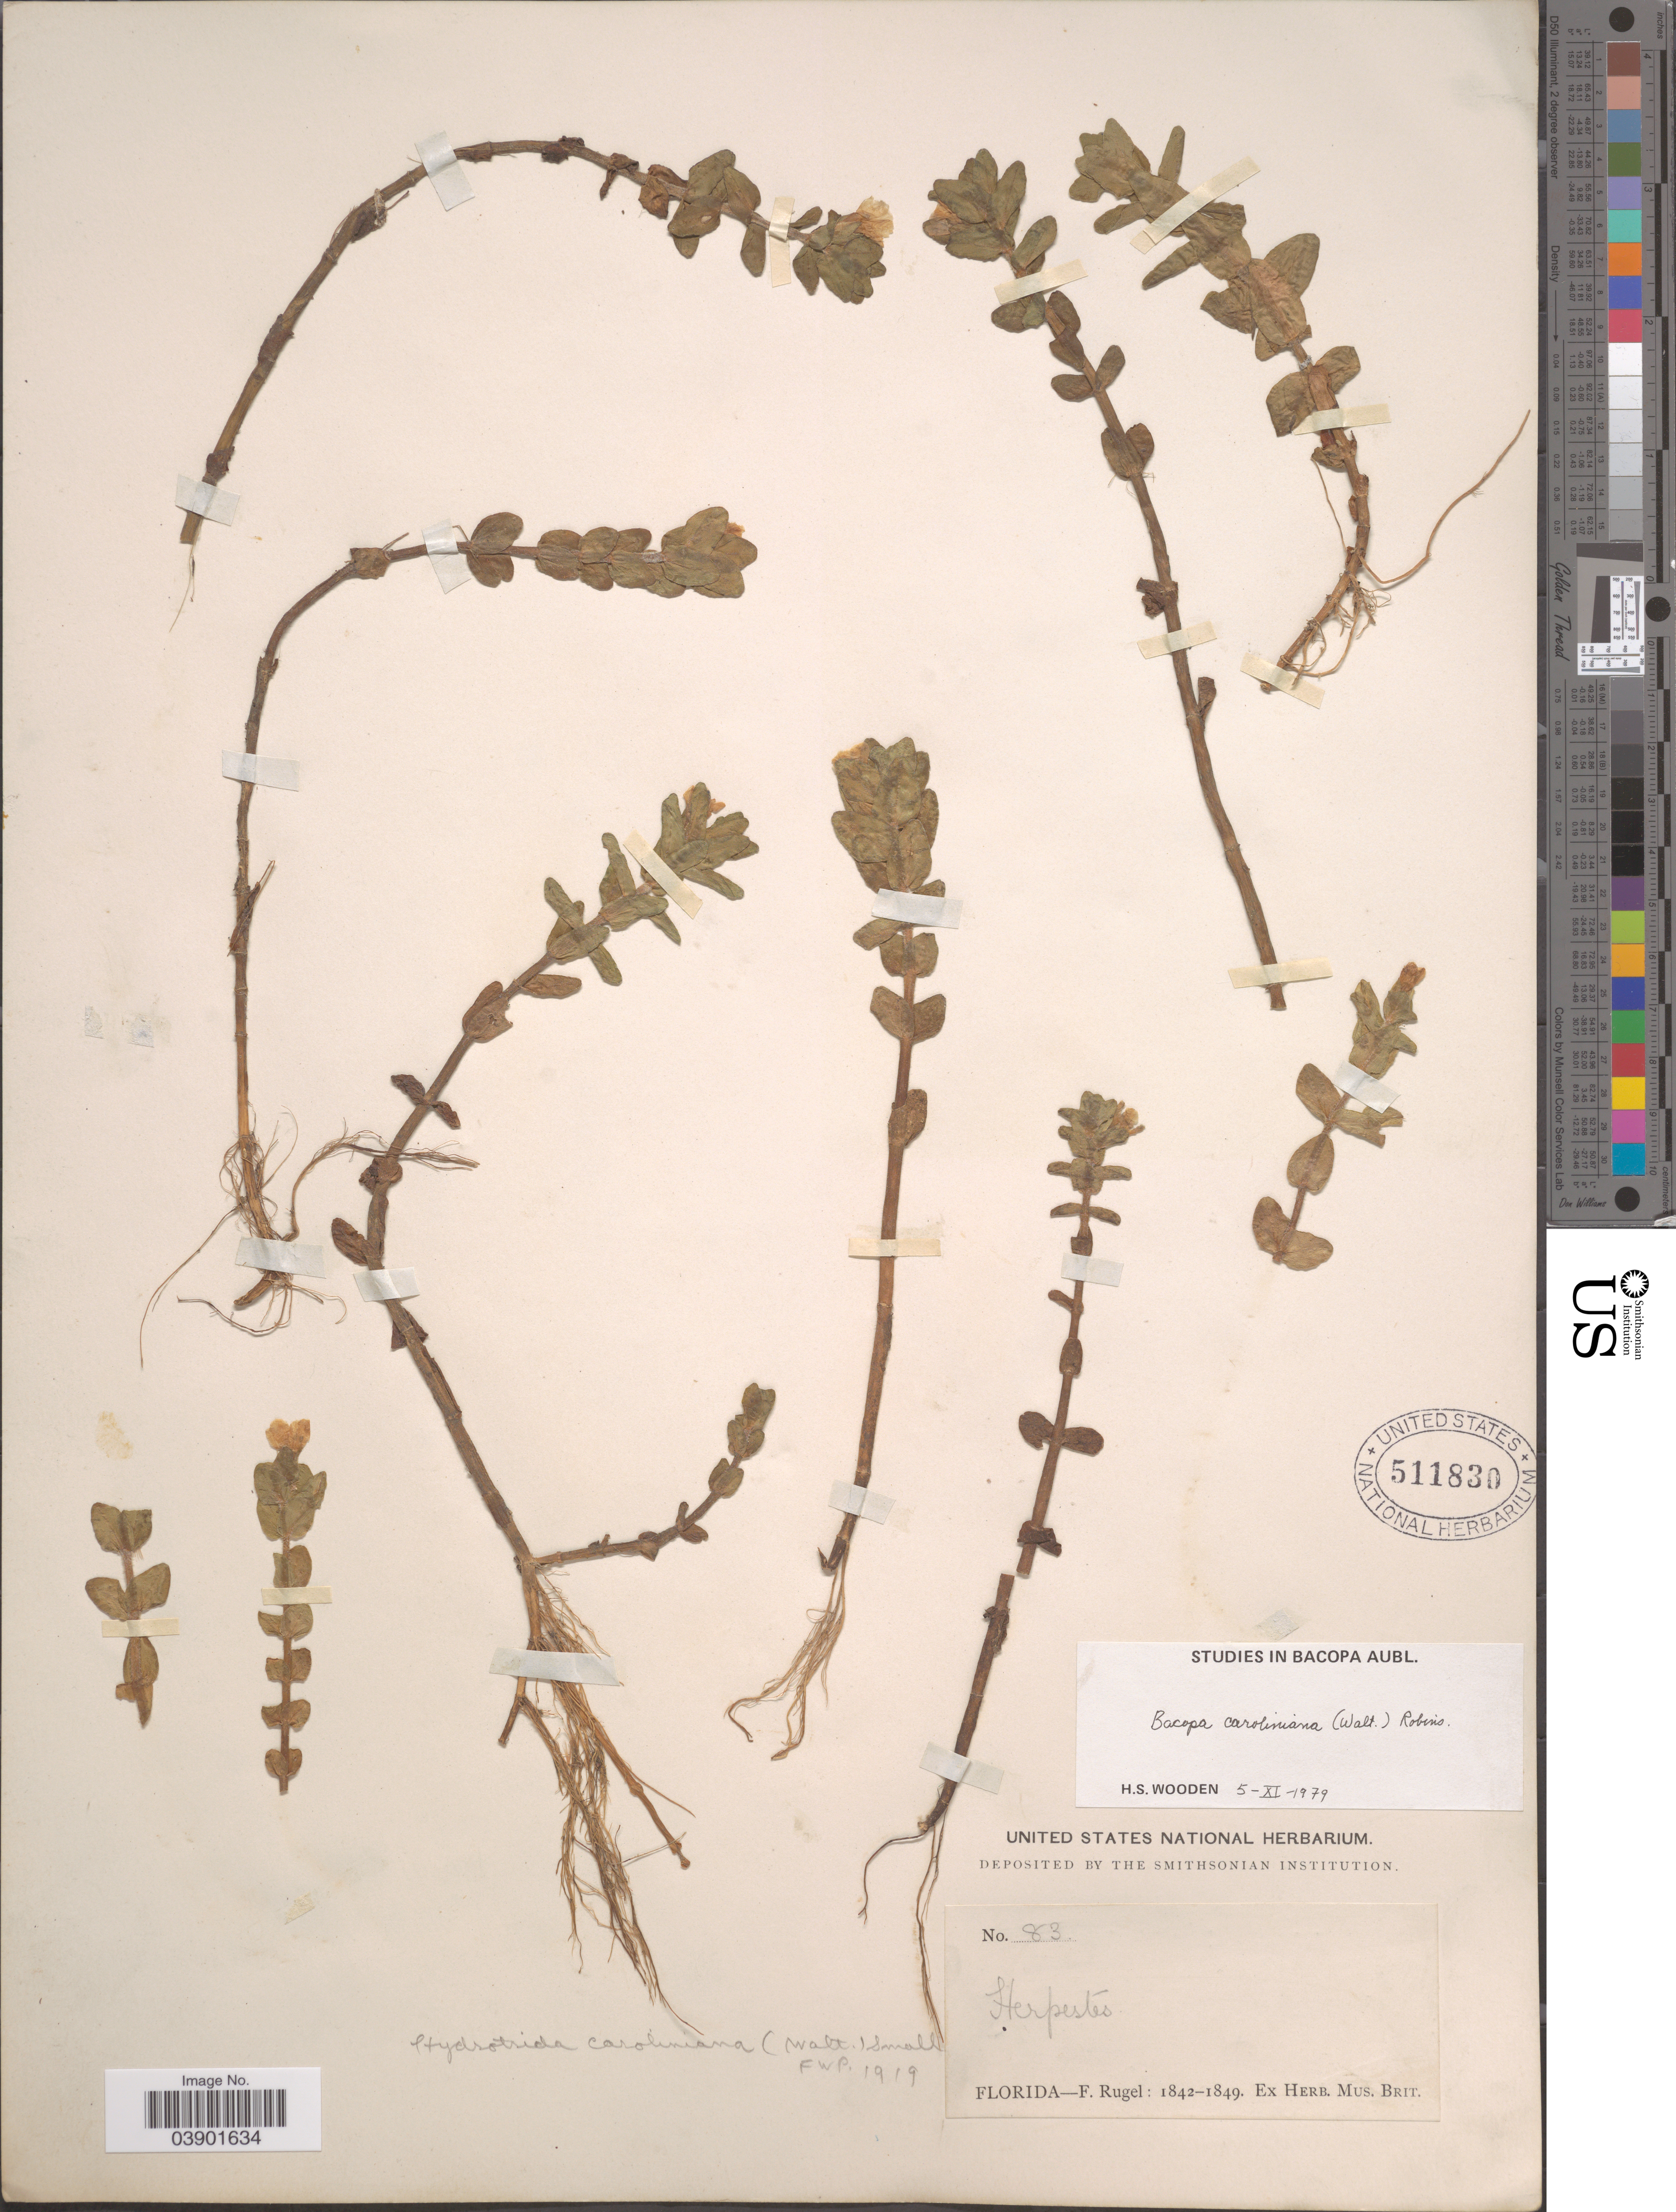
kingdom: Plantae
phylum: Tracheophyta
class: Magnoliopsida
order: Lamiales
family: Plantaginaceae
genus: Bacopa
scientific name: Bacopa caroliniana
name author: (Walter) B.L. Rob.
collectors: F. Rugel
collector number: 83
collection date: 1842/1849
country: United States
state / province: Florida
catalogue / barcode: US 511830